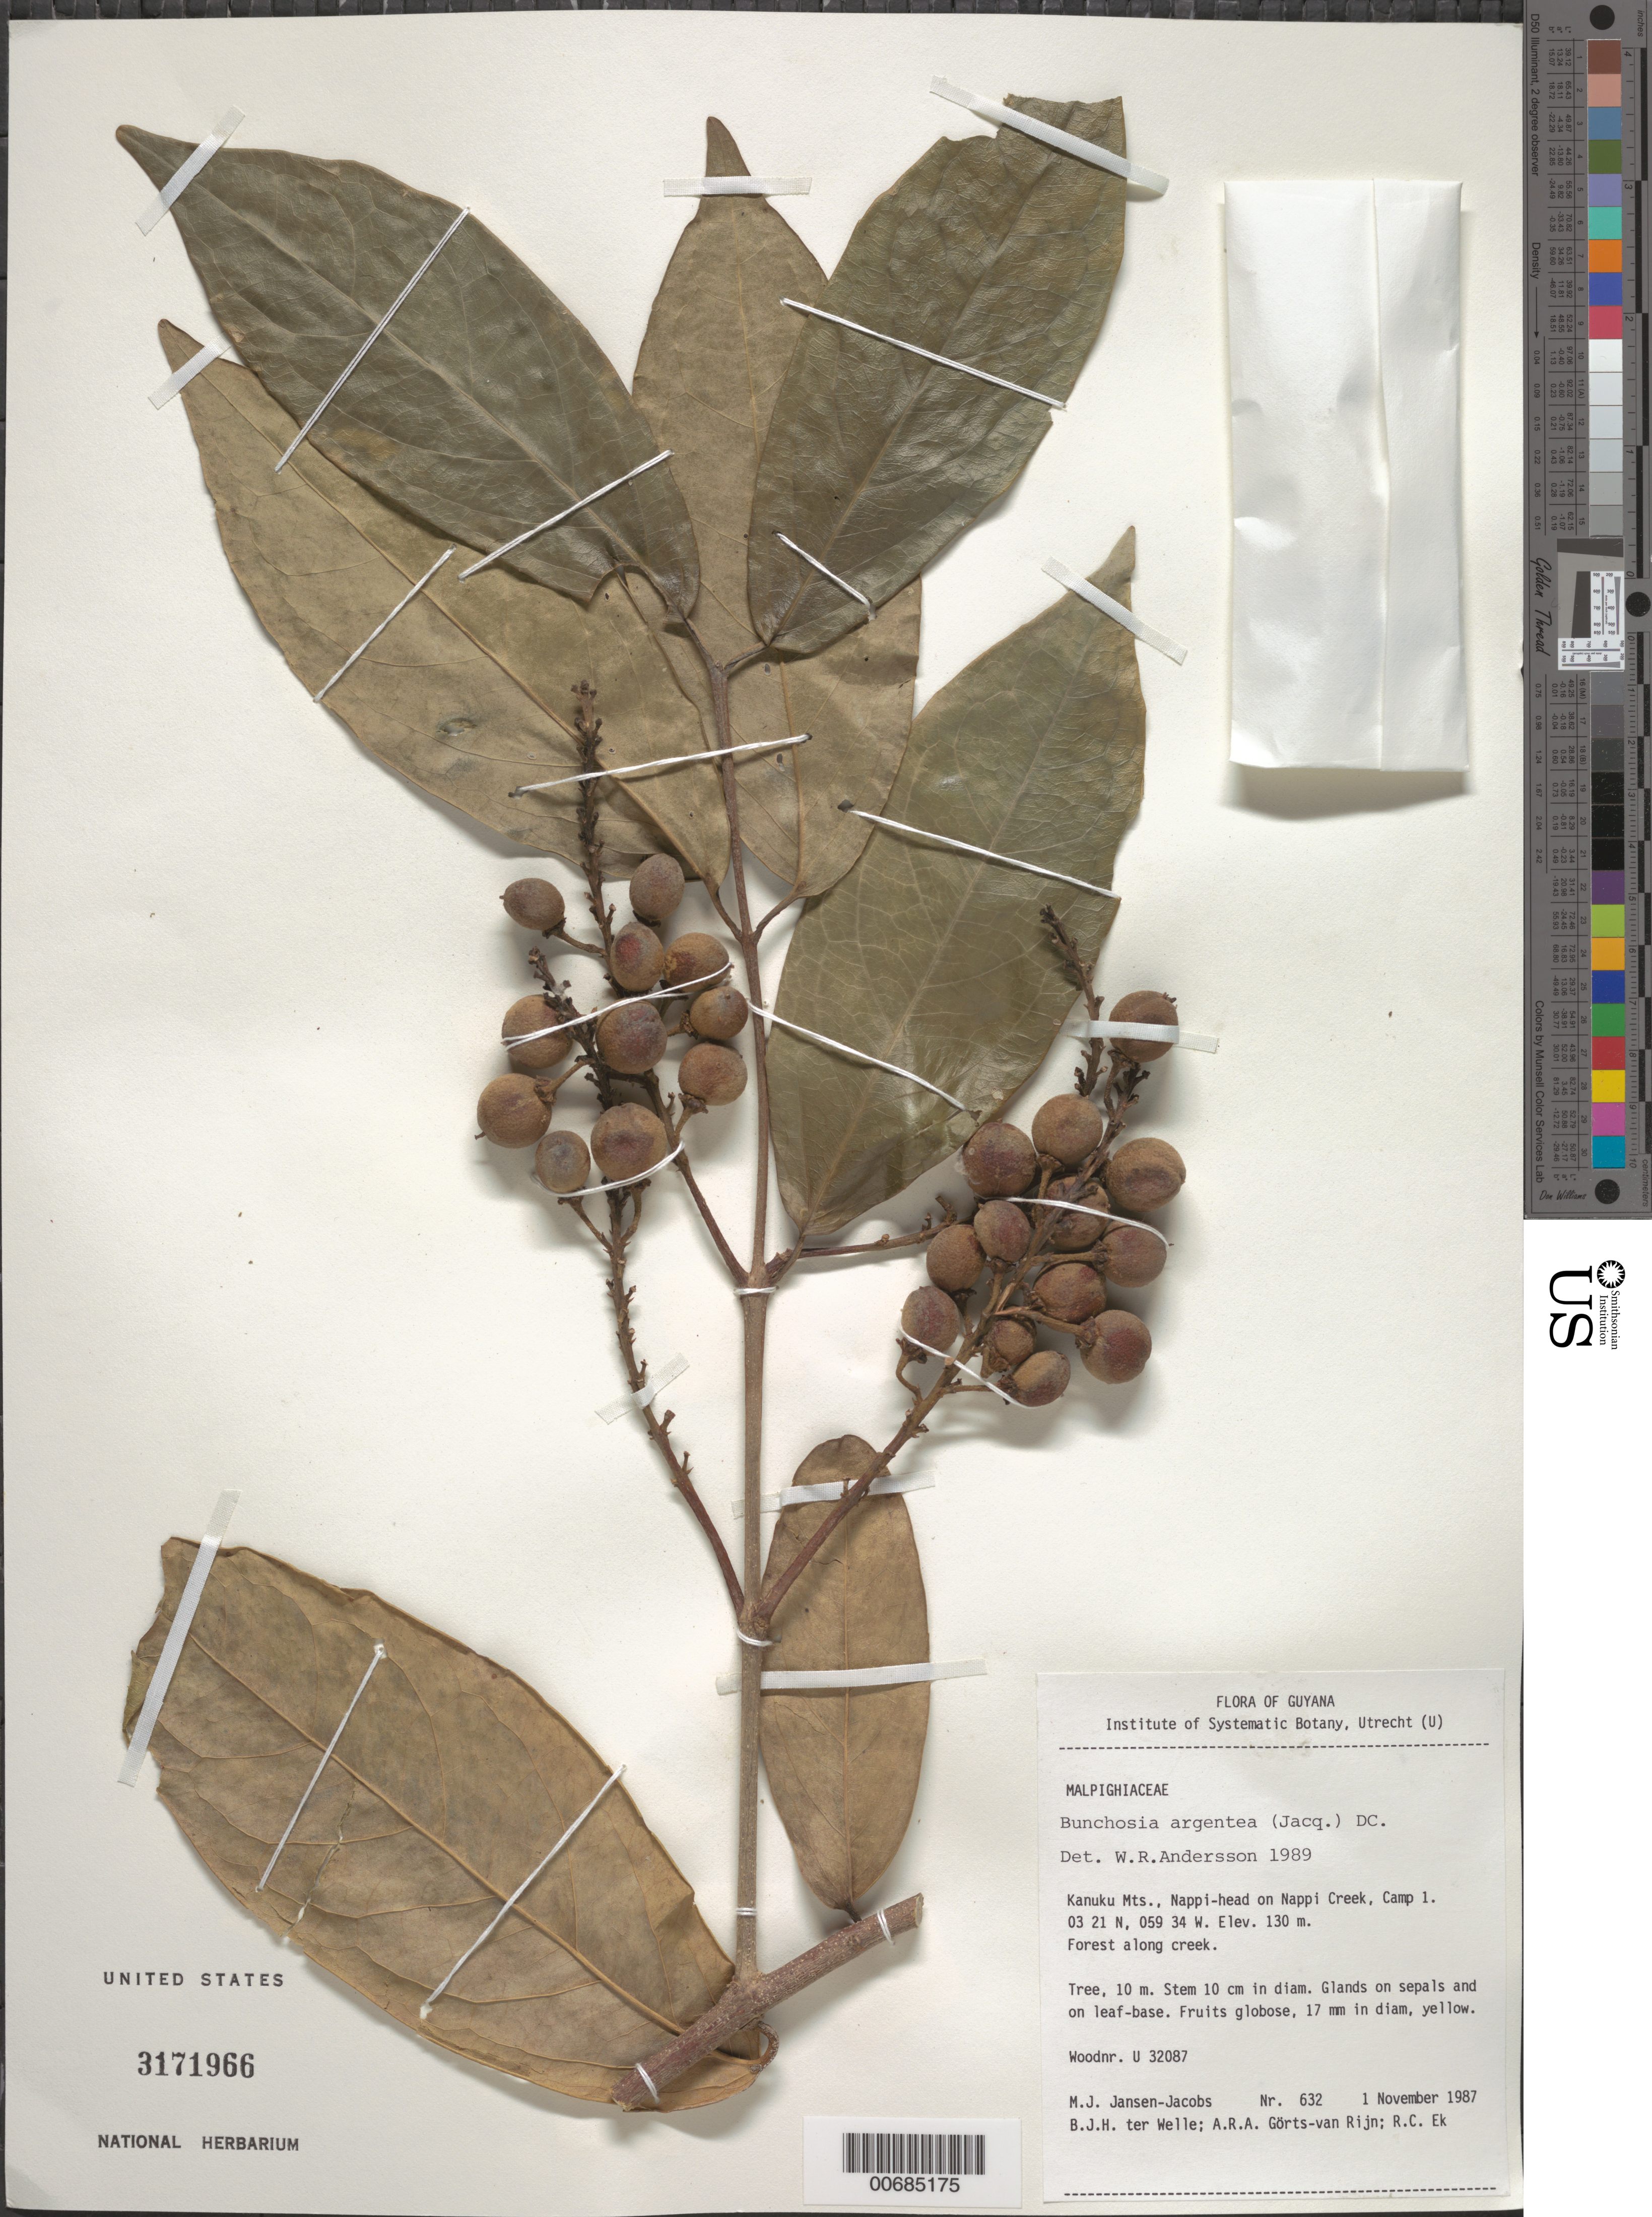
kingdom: Plantae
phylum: Tracheophyta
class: Magnoliopsida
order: Malpighiales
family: Malpighiaceae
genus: Bunchosia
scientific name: Bunchosia argentea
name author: (Jacq.) DC.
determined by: Anderson, W. R., (MICH), University of Michigan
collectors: M. J. Jansen-Jacobs, B. Welle, A. .R. A. Görts-van Rijn & R. C. Ek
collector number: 632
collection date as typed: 1-Nov-87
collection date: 1987-11-01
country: Guyana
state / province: U. Takutu-U. Essequibo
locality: Kanuku Mts., Nappi-head on Nappi Creek, camp 1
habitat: Forest along creek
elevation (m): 130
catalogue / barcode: US 3171966